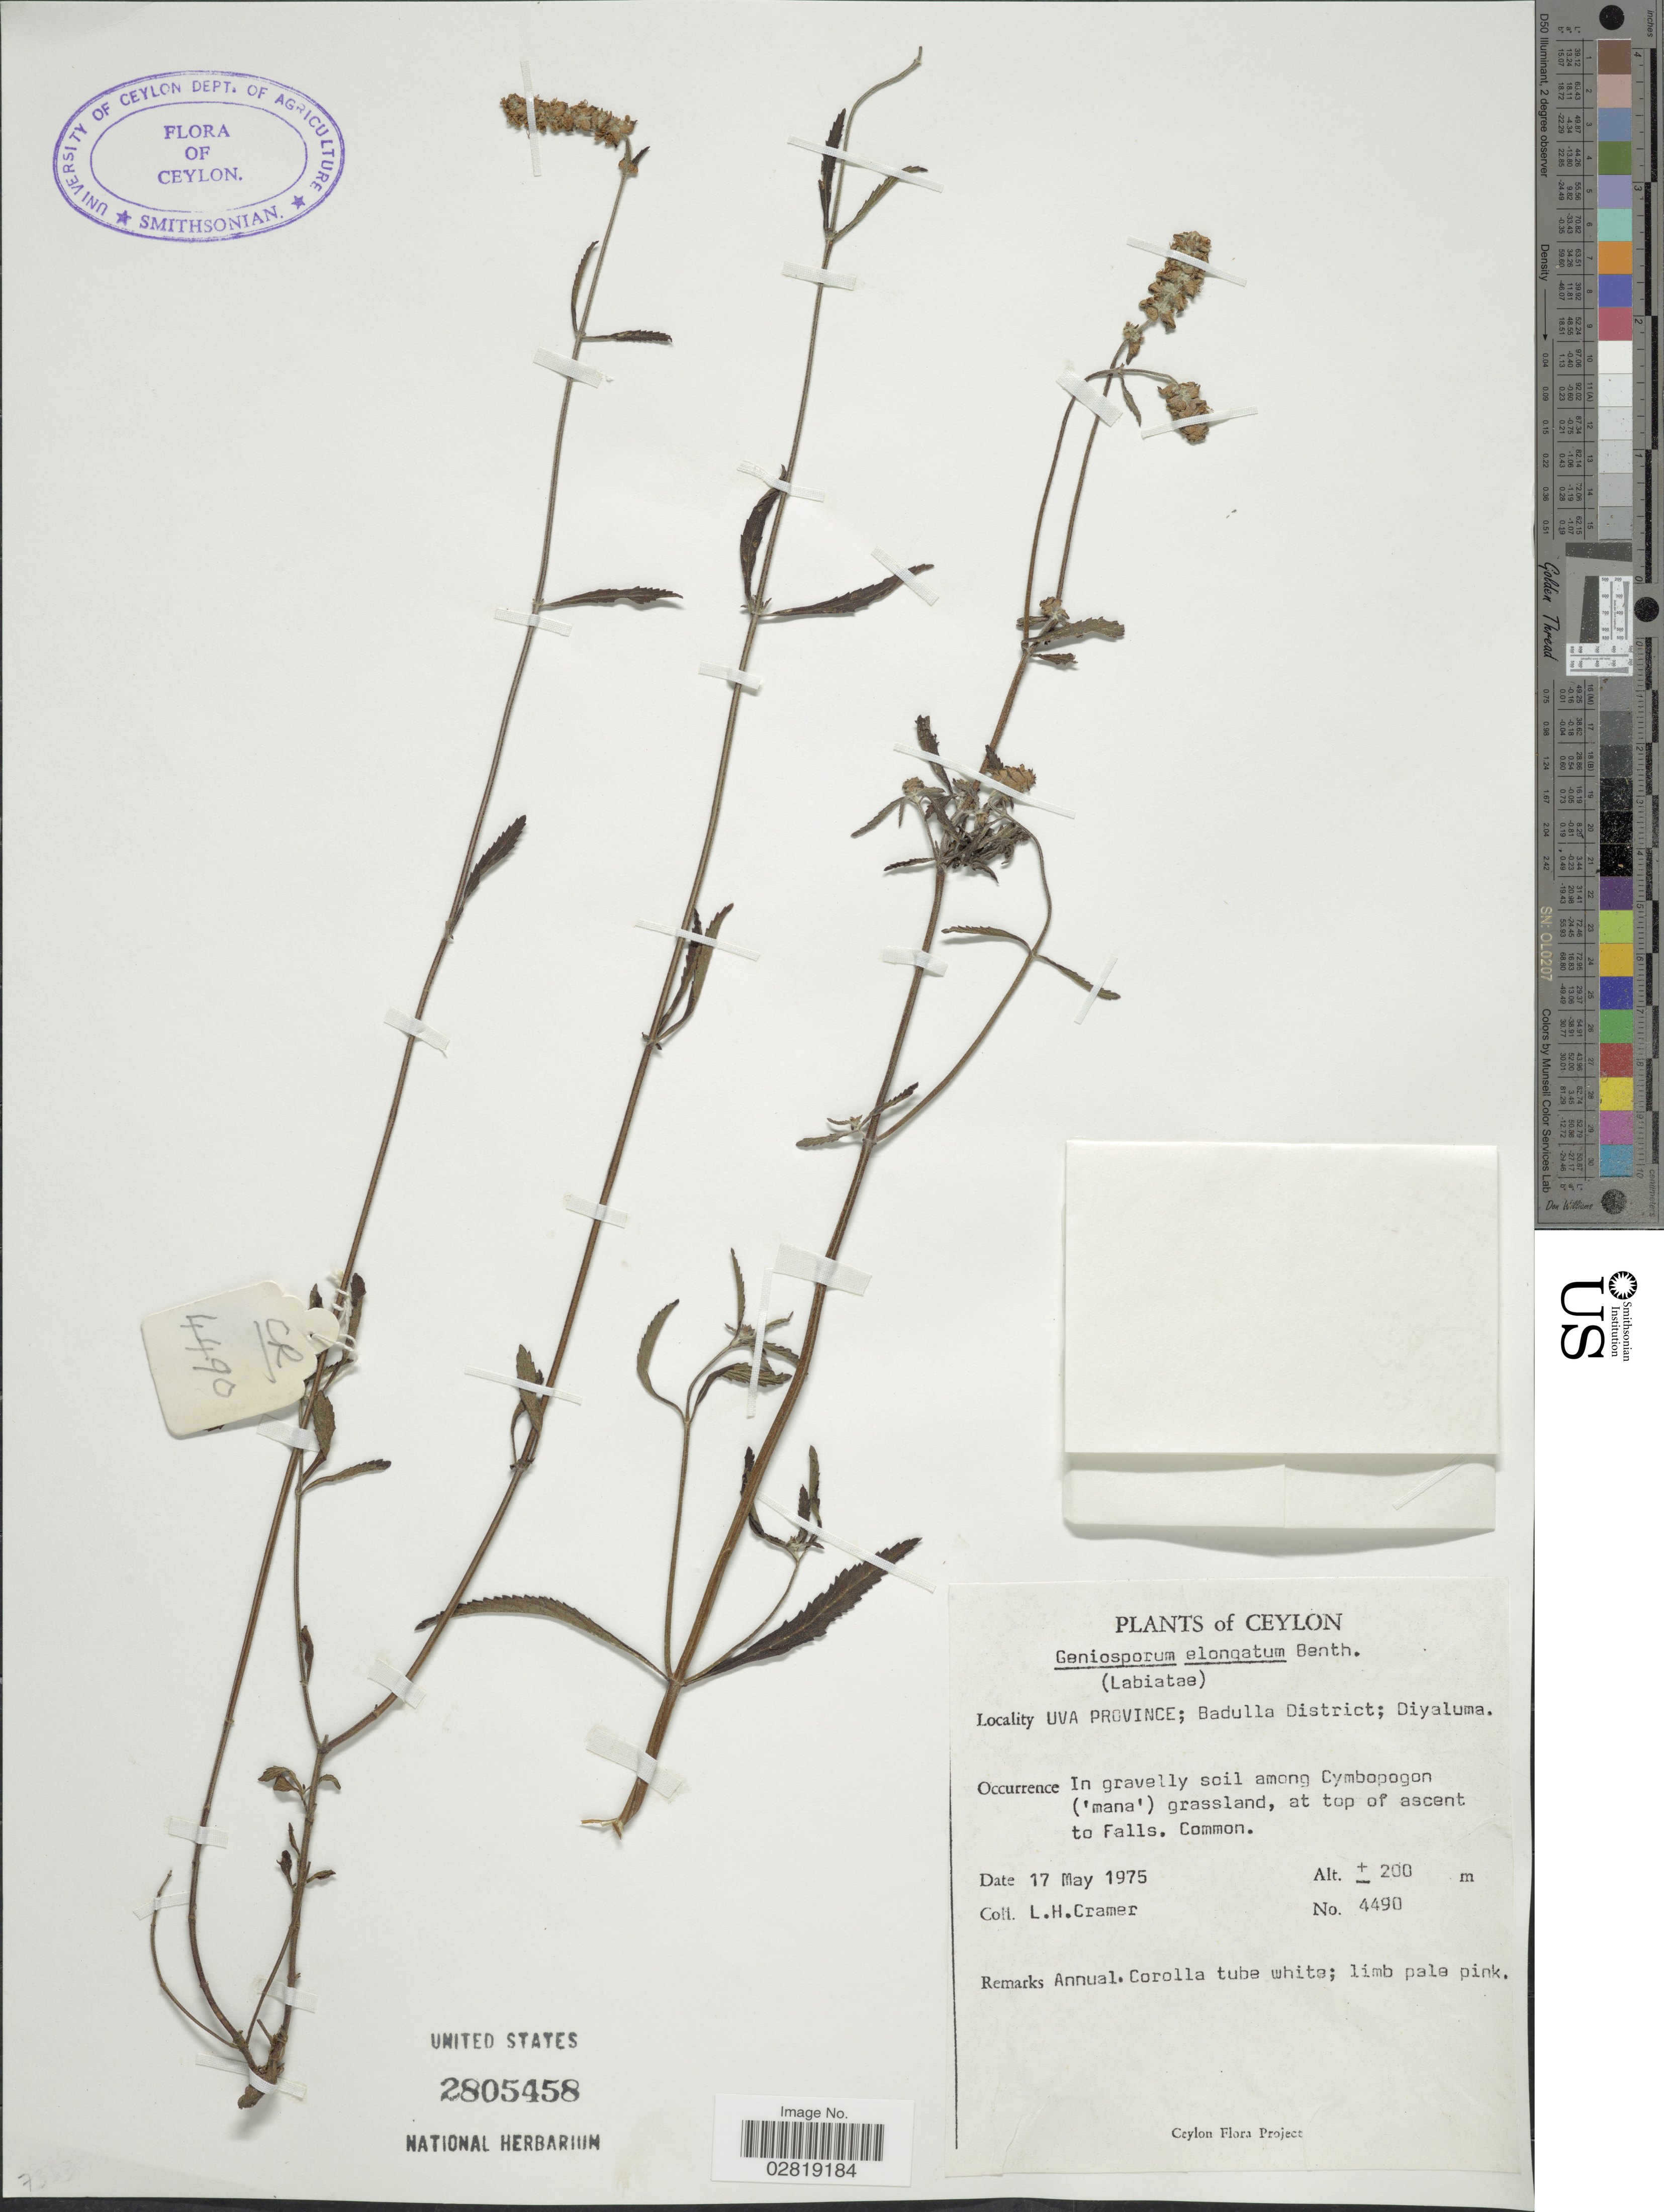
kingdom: Plantae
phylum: Tracheophyta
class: Magnoliopsida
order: Lamiales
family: Lamiaceae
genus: Geniosporum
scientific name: Geniosporum elongatum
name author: Benth.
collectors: L. H. Cramer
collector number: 4490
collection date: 1975-05-17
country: Sri Lanka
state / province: Uva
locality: Ceylon. Uva Province; Badulla District; Diyaluma.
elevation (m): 200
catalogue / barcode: US 2805458